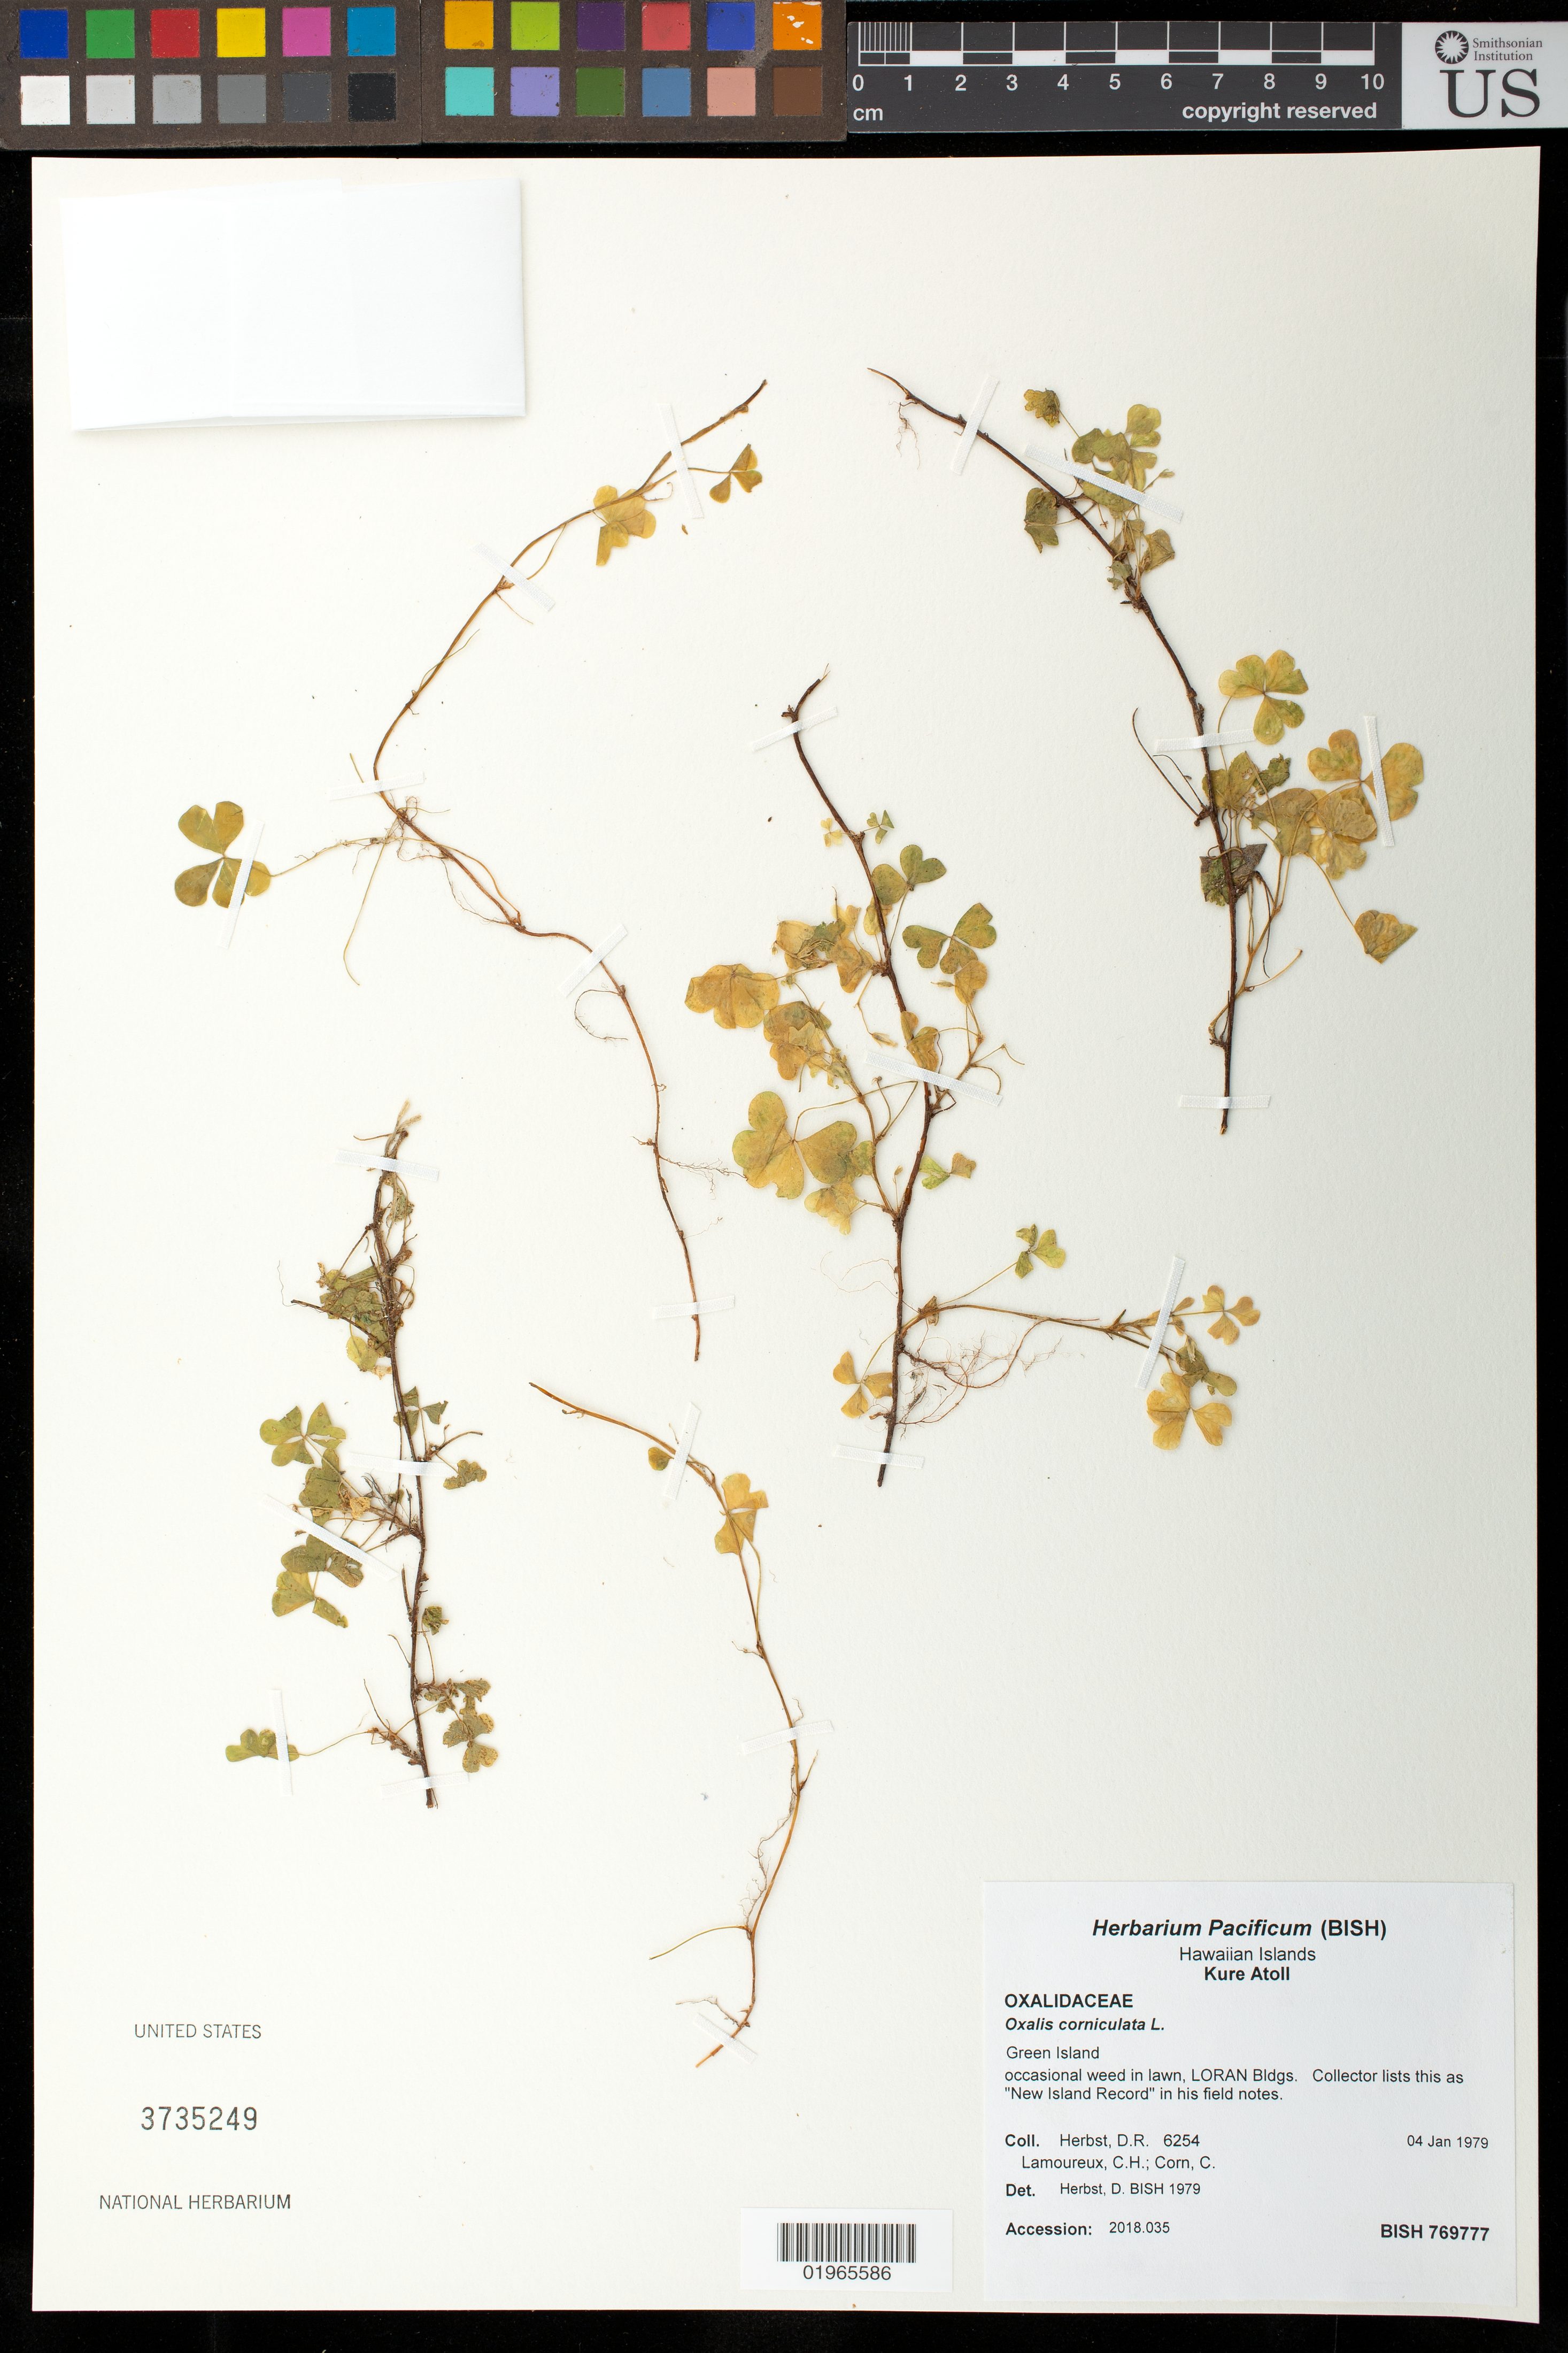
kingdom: Plantae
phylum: Tracheophyta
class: Magnoliopsida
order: Oxalidales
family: Oxalidaceae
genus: Oxalis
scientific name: Oxalis corniculata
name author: L.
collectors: D. R. Herbst, C. H. Lamoureux & C. Corn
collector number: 6254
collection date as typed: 4 Jan 1979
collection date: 1979-01-04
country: United States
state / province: Hawaii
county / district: Honolulu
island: Kure Atoll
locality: Green Isand, LORAN Buildings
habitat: Lawn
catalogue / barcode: US 3735249